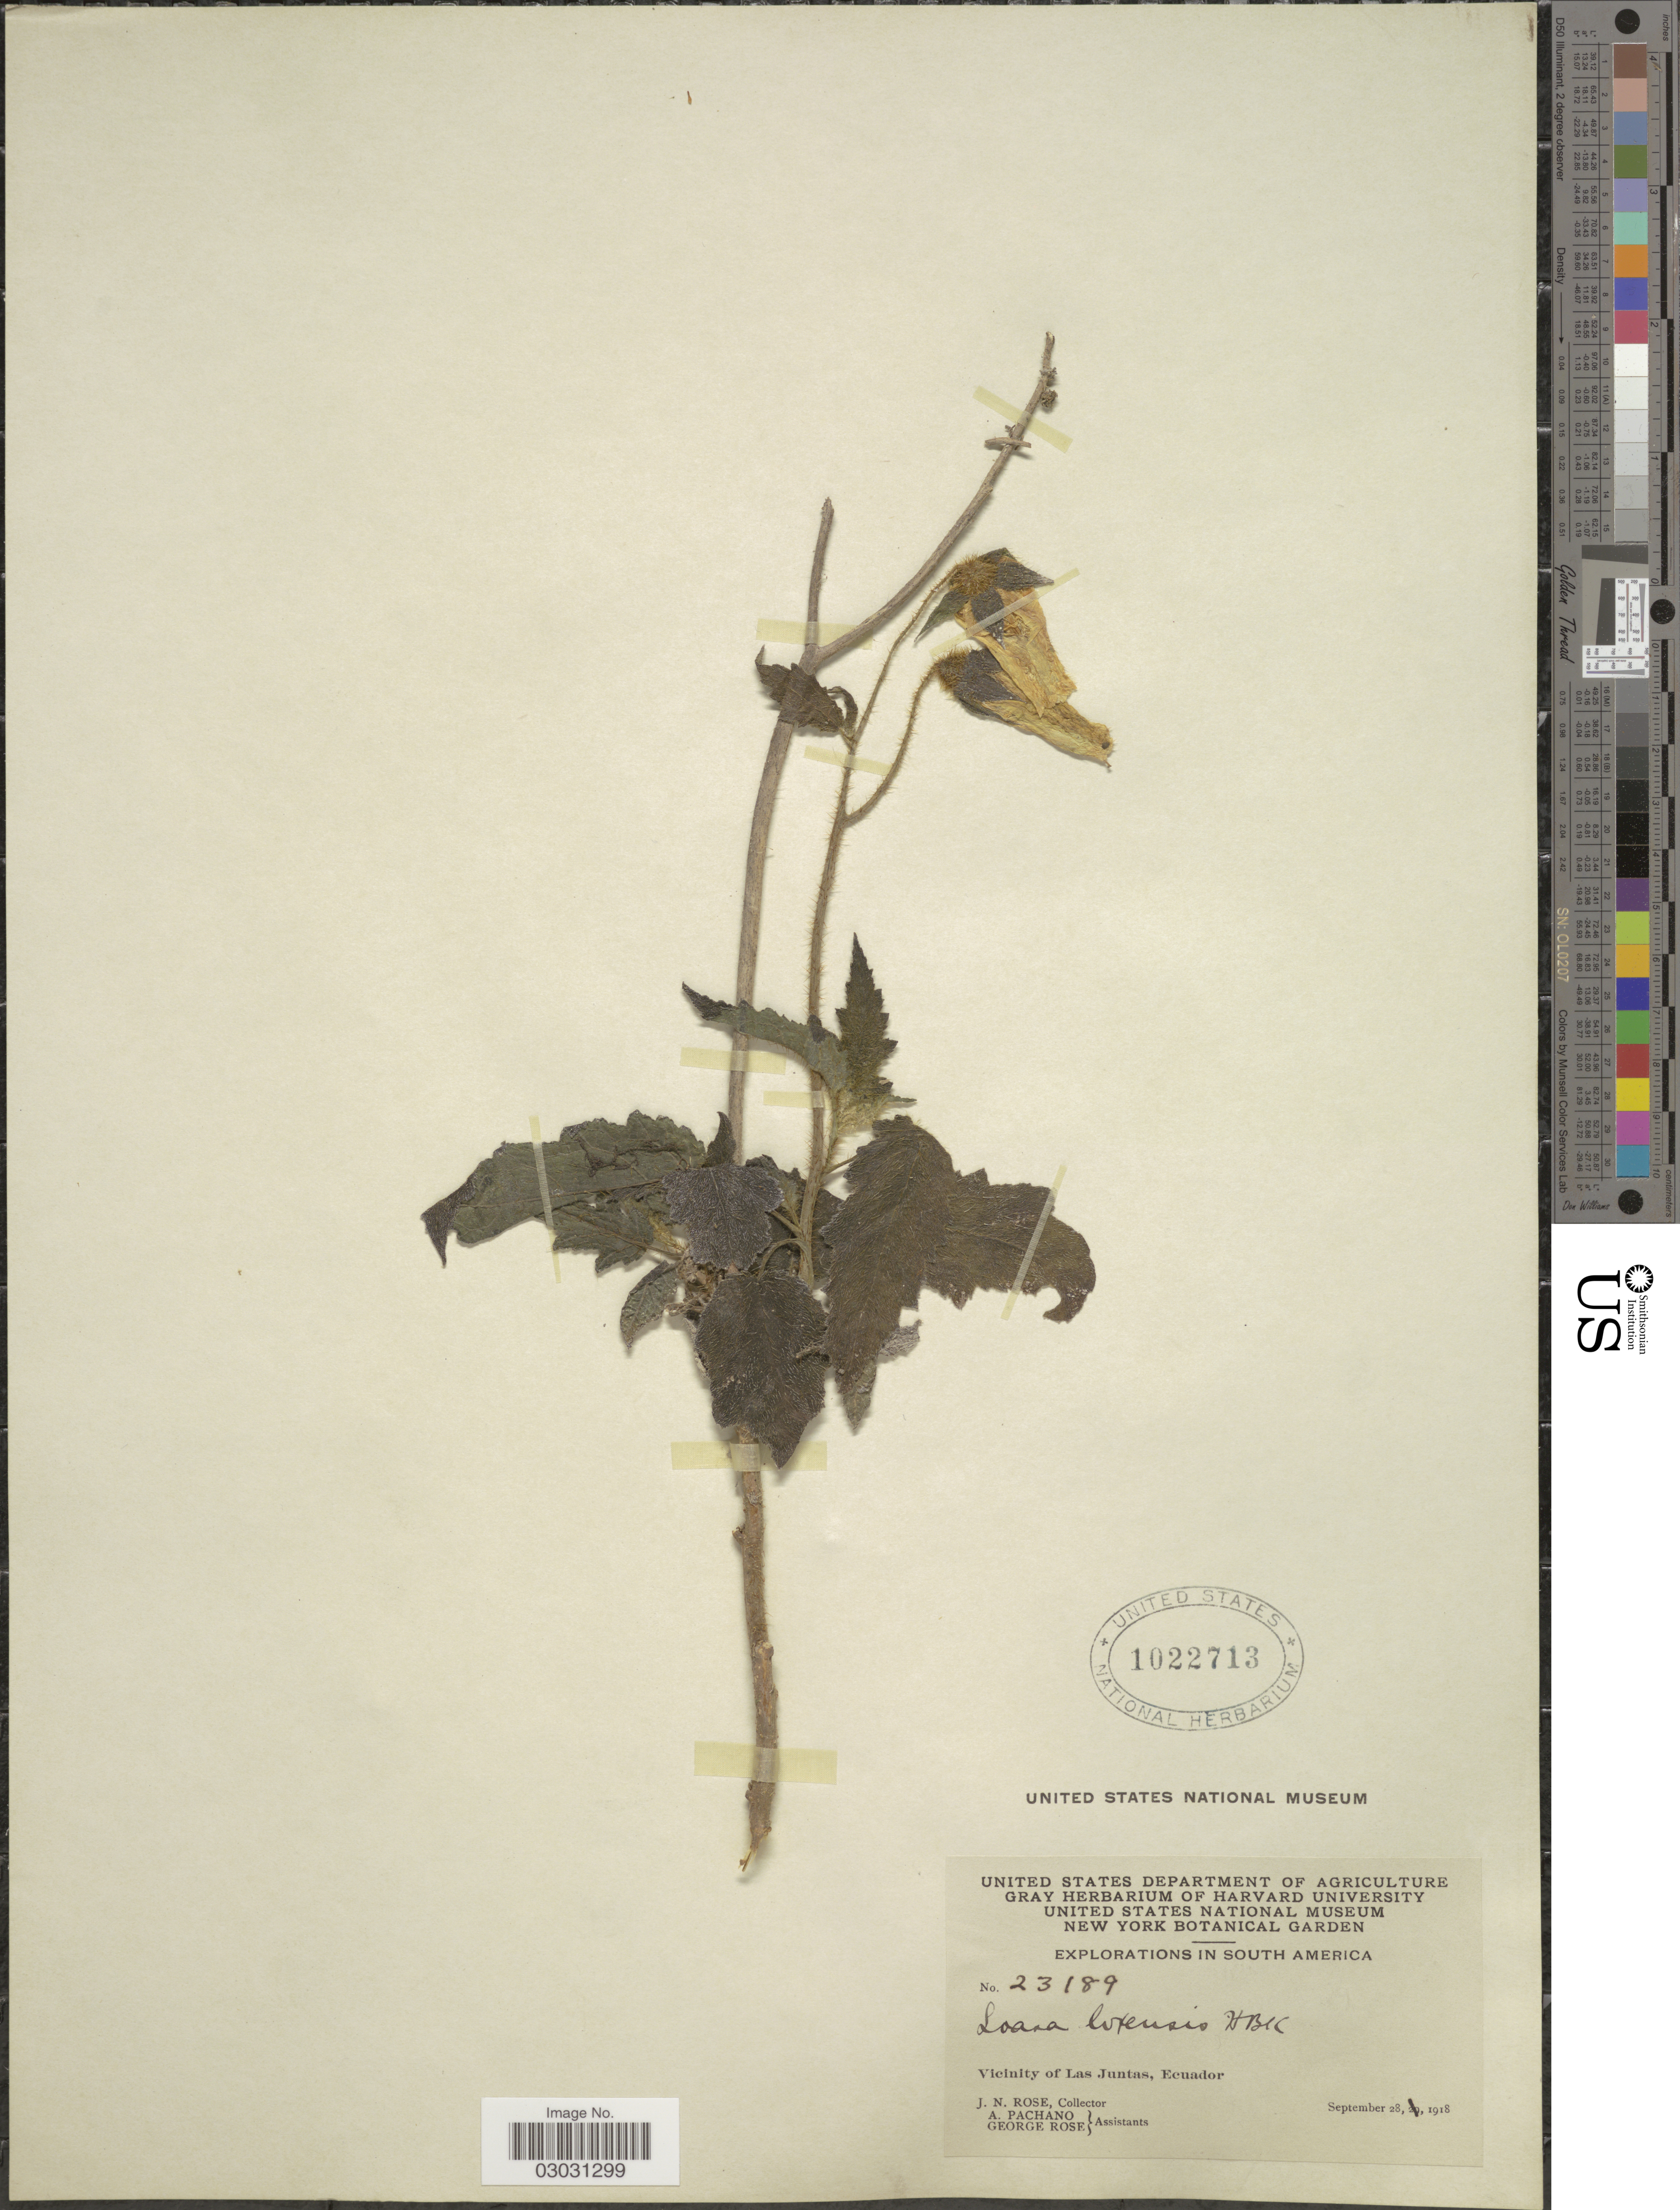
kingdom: Plantae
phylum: Tracheophyta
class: Magnoliopsida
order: Cornales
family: Loasaceae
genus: Nasa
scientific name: Nasa loxensis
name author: (Kunth) Weigend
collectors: J. N. Rose, A. Pachano & G. Rose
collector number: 23189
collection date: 1918-09-28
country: Ecuador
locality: Vicinity of Las Juntas.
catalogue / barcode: US 1022713